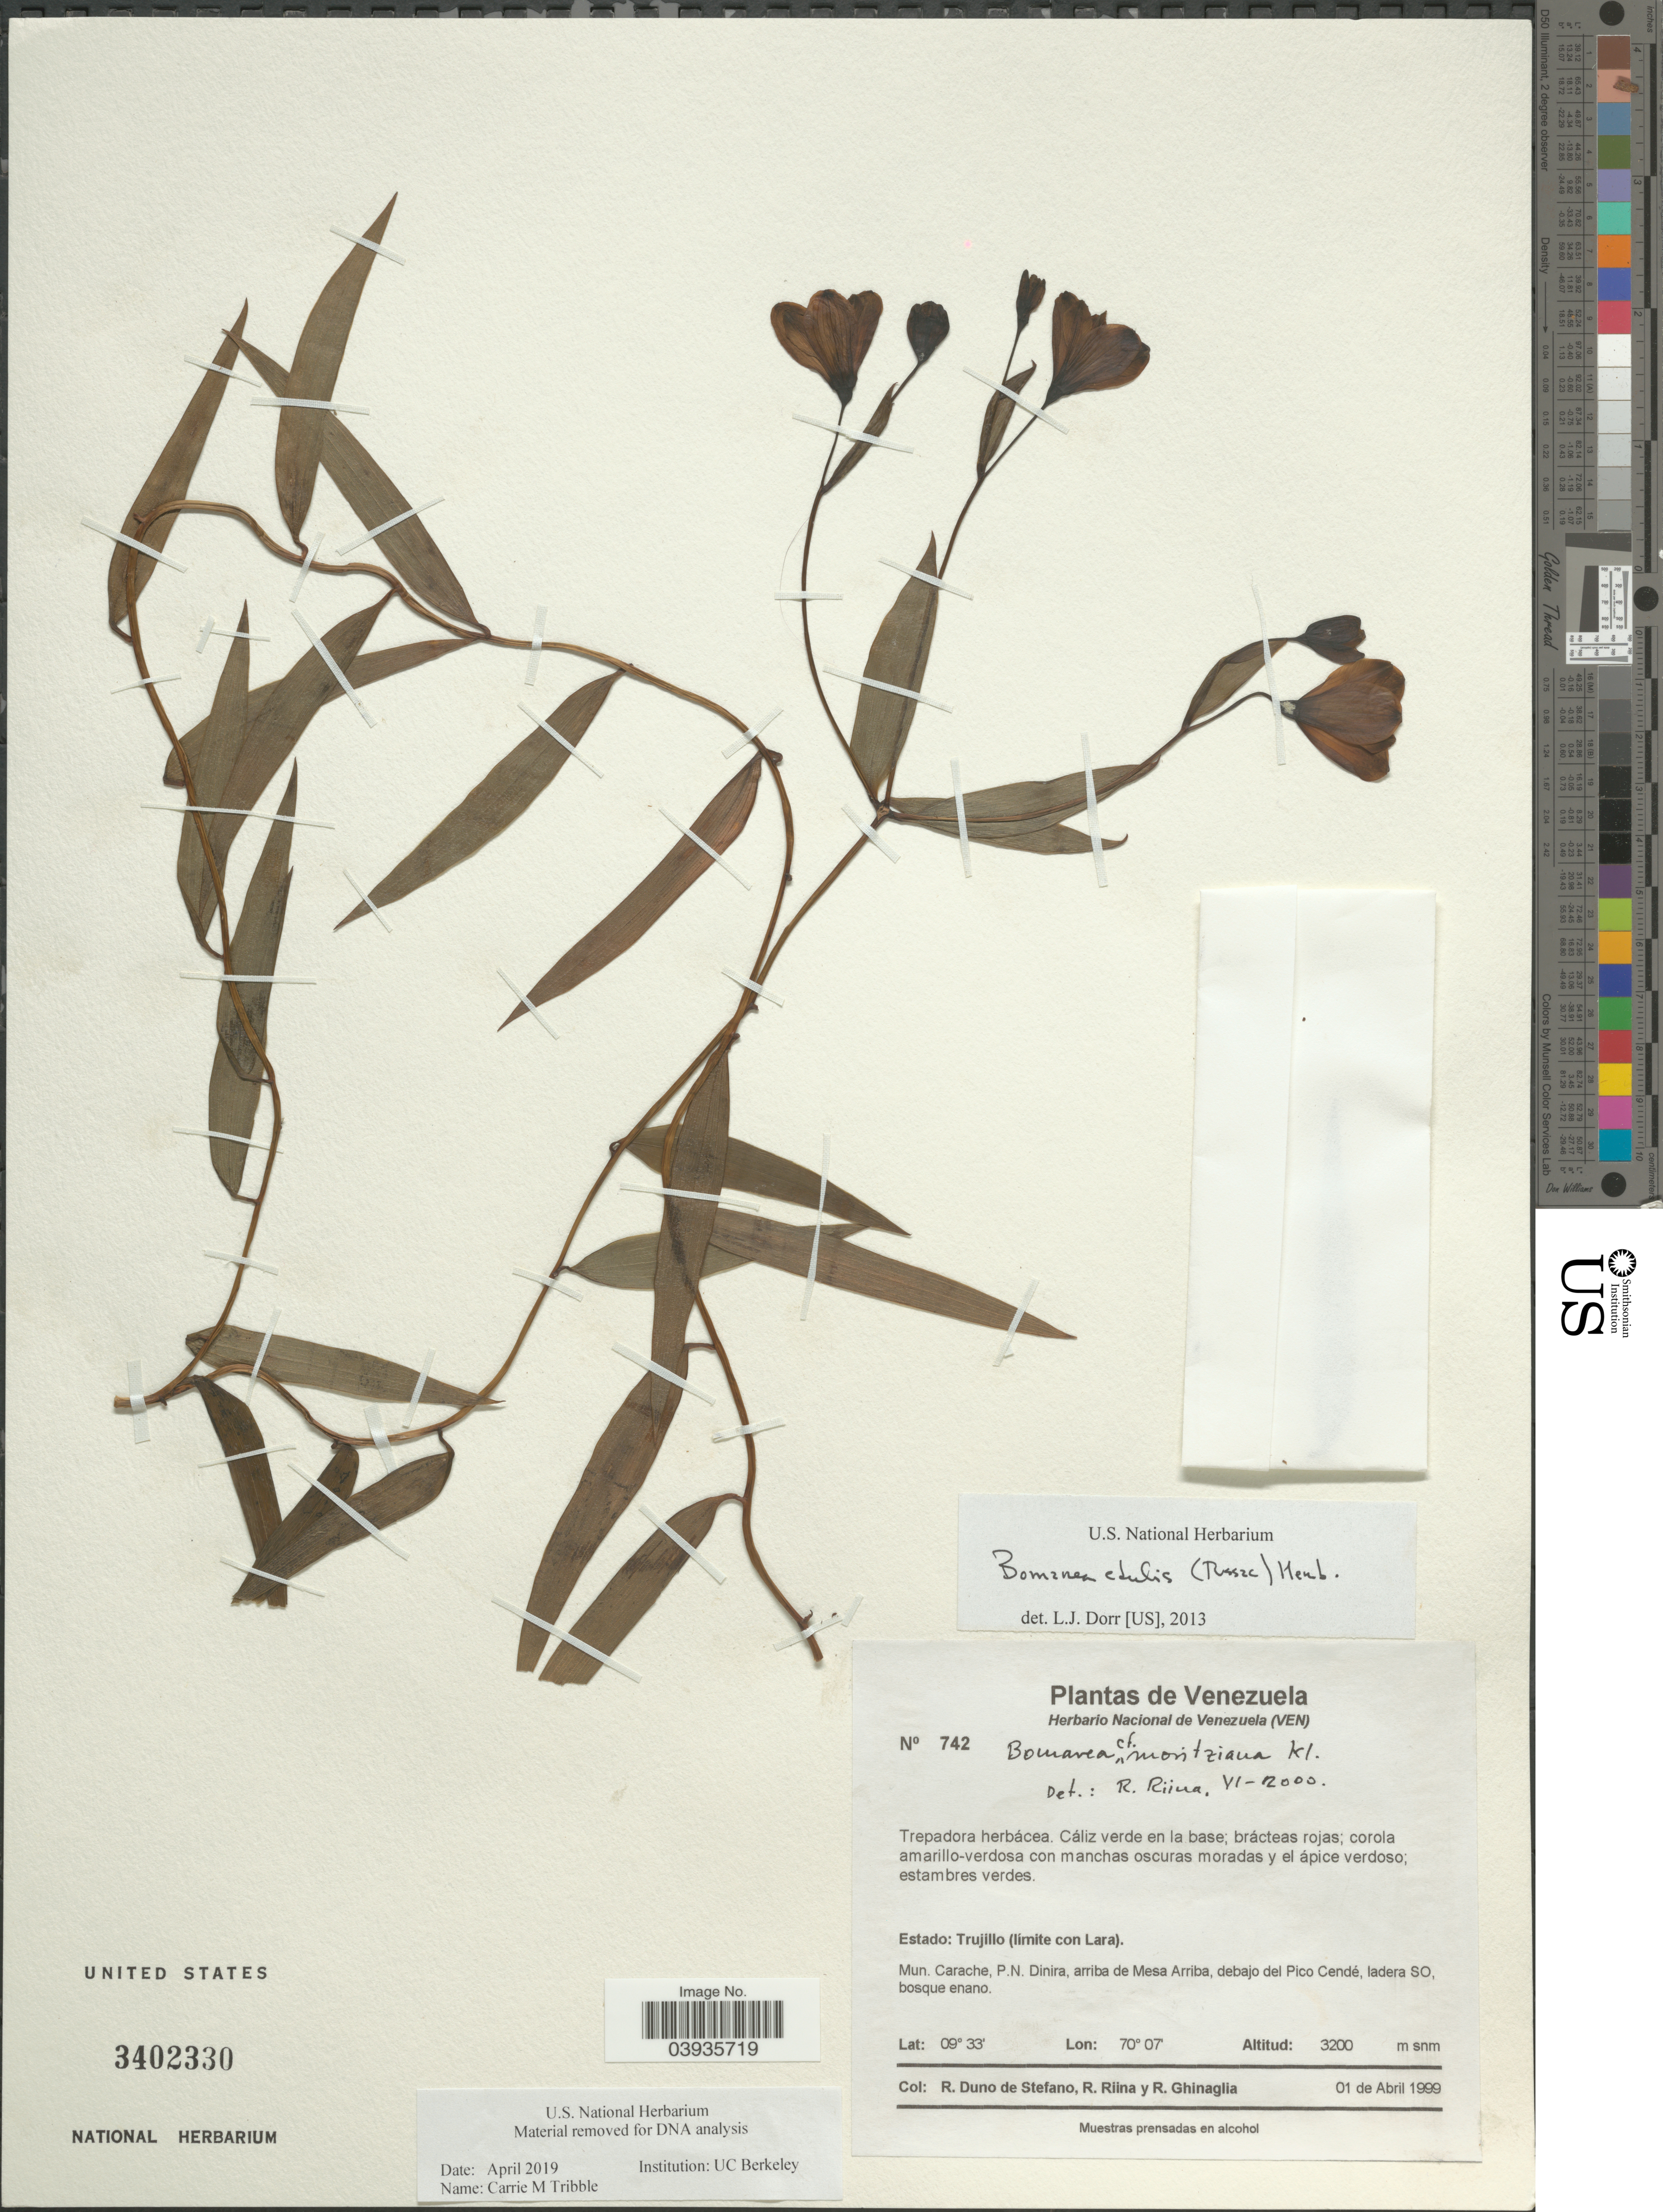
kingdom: Plantae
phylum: Tracheophyta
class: Liliopsida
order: Liliales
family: Alstroemeriaceae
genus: Bomarea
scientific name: Bomarea edulis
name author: (Tussac) Herb.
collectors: R. Duno de Stefano, R. Riina & R. Ghinaglia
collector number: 742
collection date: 1999-04-01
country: Venezuela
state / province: Trujillo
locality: (Límite con Lara). Mun. Carache, P.N. Dinira, arriba de Mesa Arriba, debajo del Pico Cendé, ladera SO.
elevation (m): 3200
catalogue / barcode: US 3402330